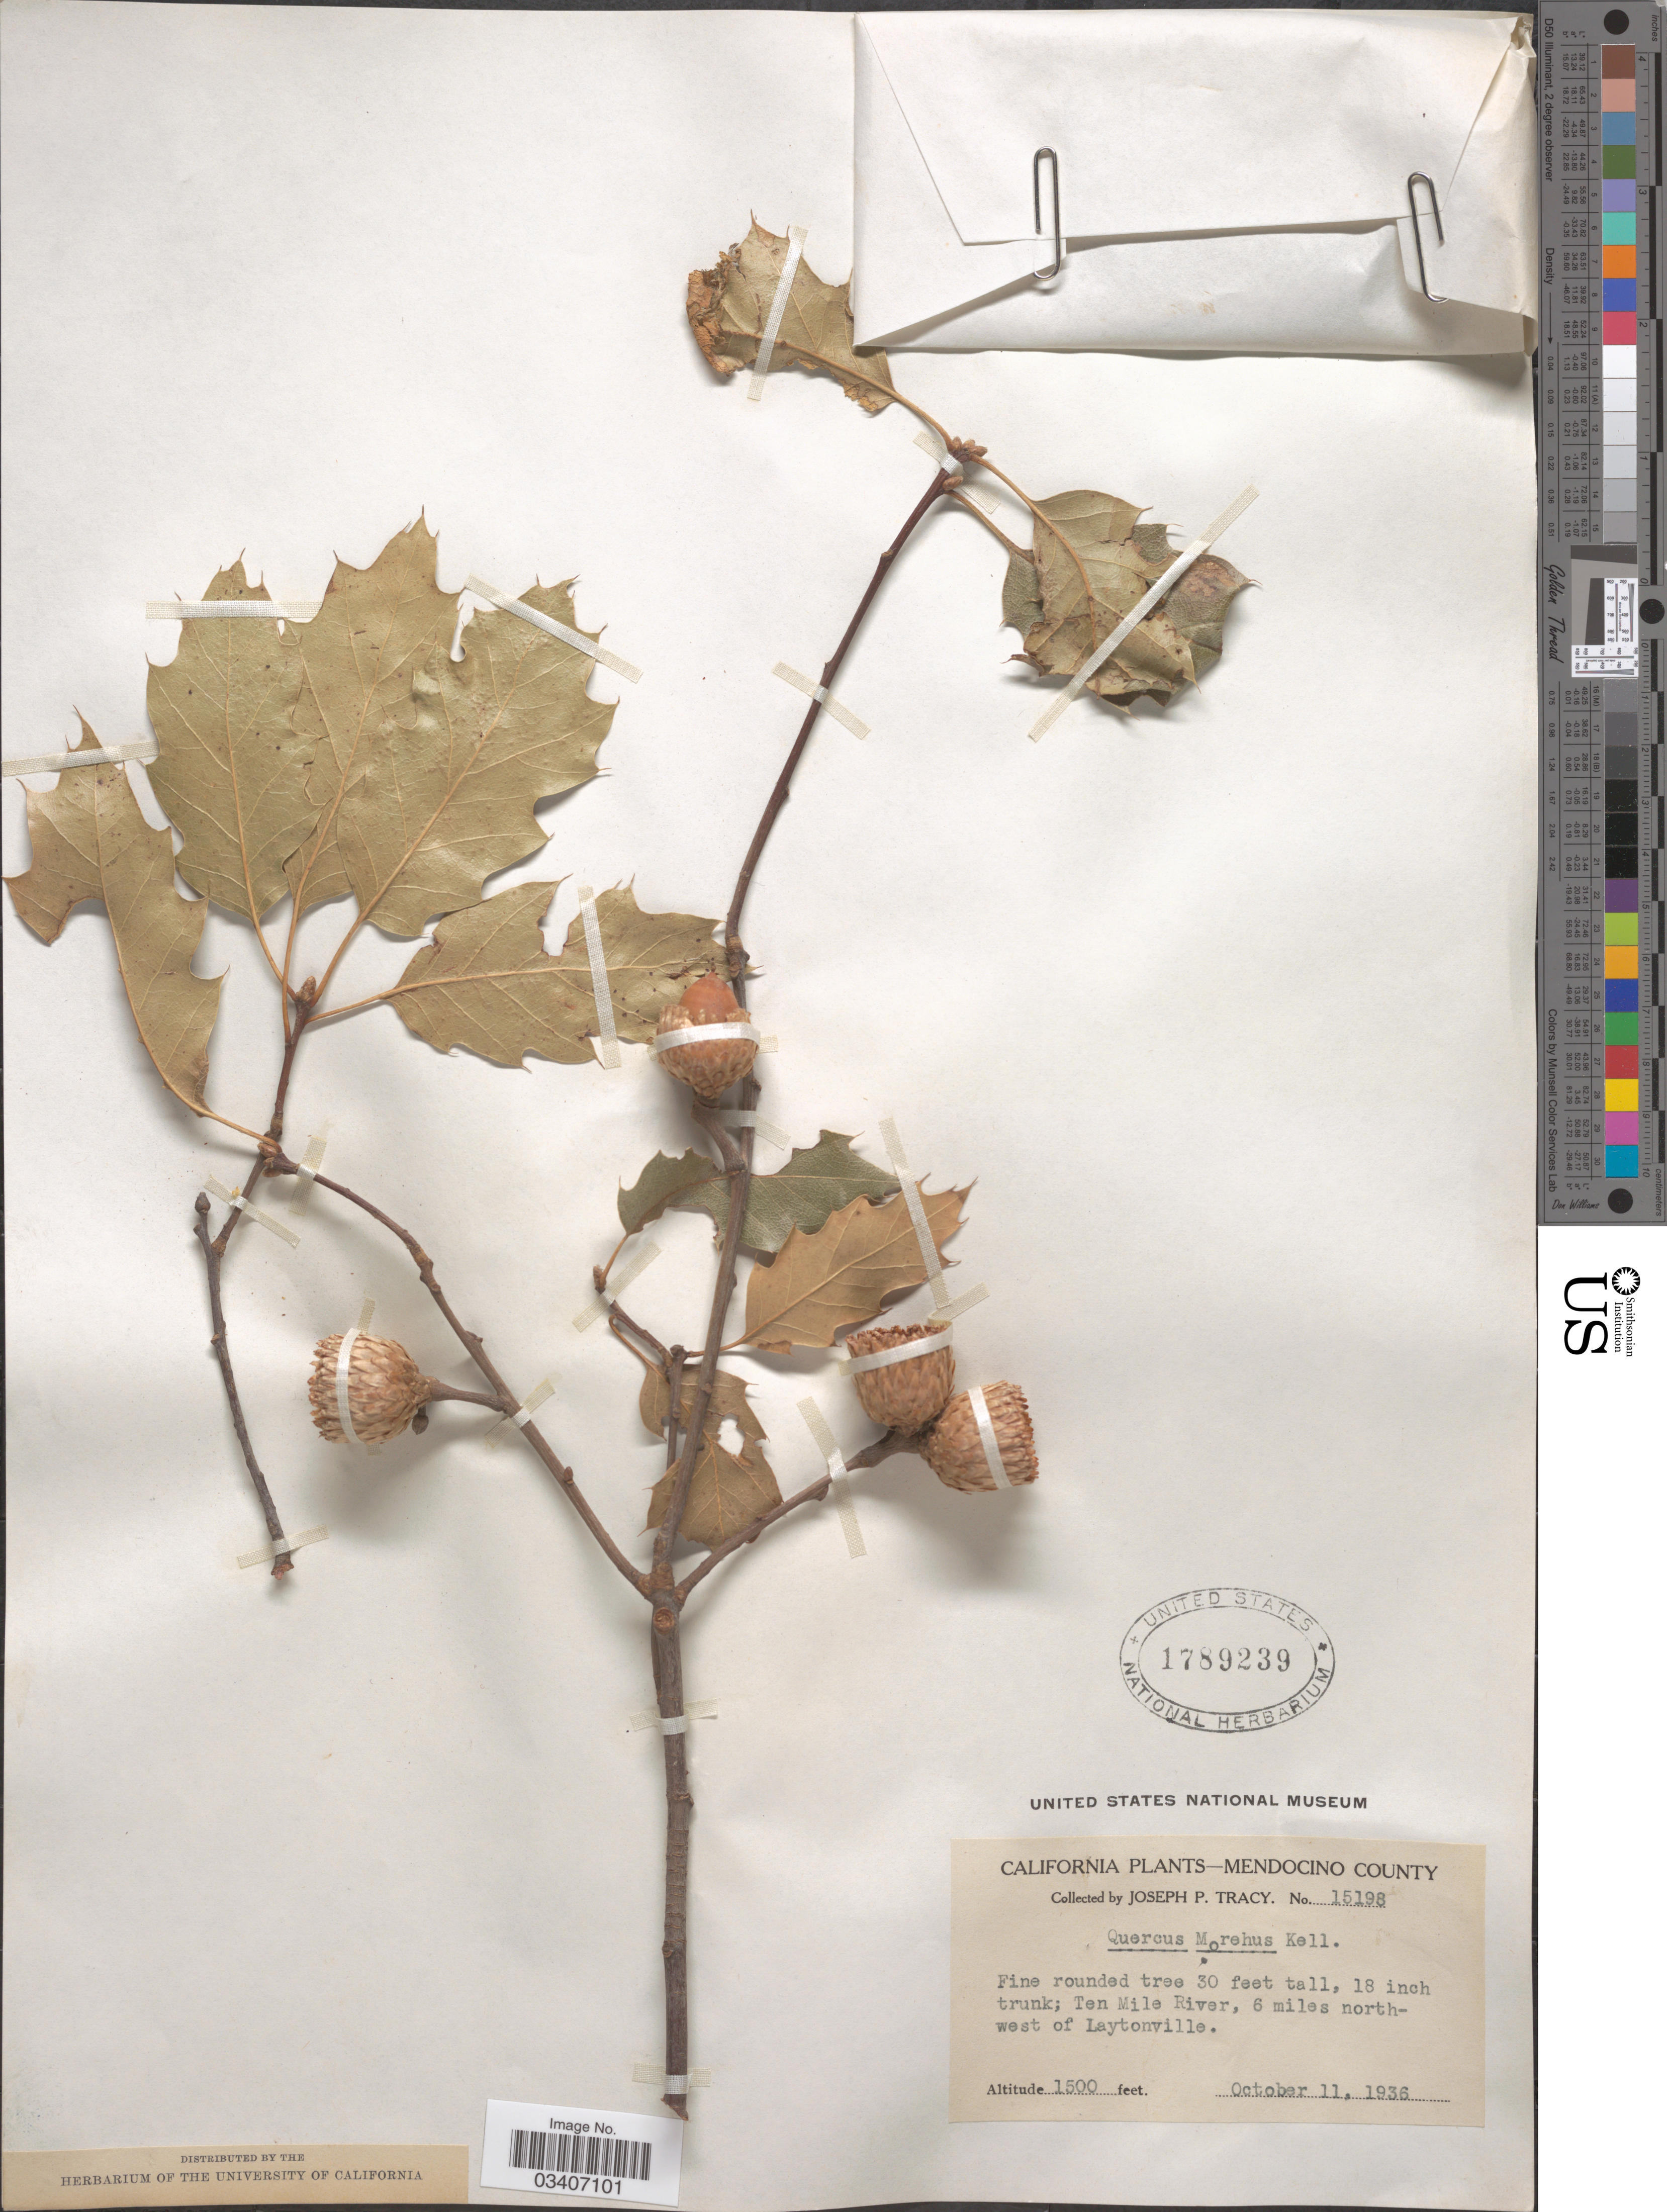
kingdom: Plantae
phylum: Tracheophyta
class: Magnoliopsida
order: Fagales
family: Fagaceae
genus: Quercus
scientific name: Quercus x moreha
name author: Kellogg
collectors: J. Tracy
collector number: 15198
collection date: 1936-10-11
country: United States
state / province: California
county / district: Mendocino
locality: Mendocino County. Ten Mile River, 6 miles north-west of Laytonville.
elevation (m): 457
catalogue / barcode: US 1789239